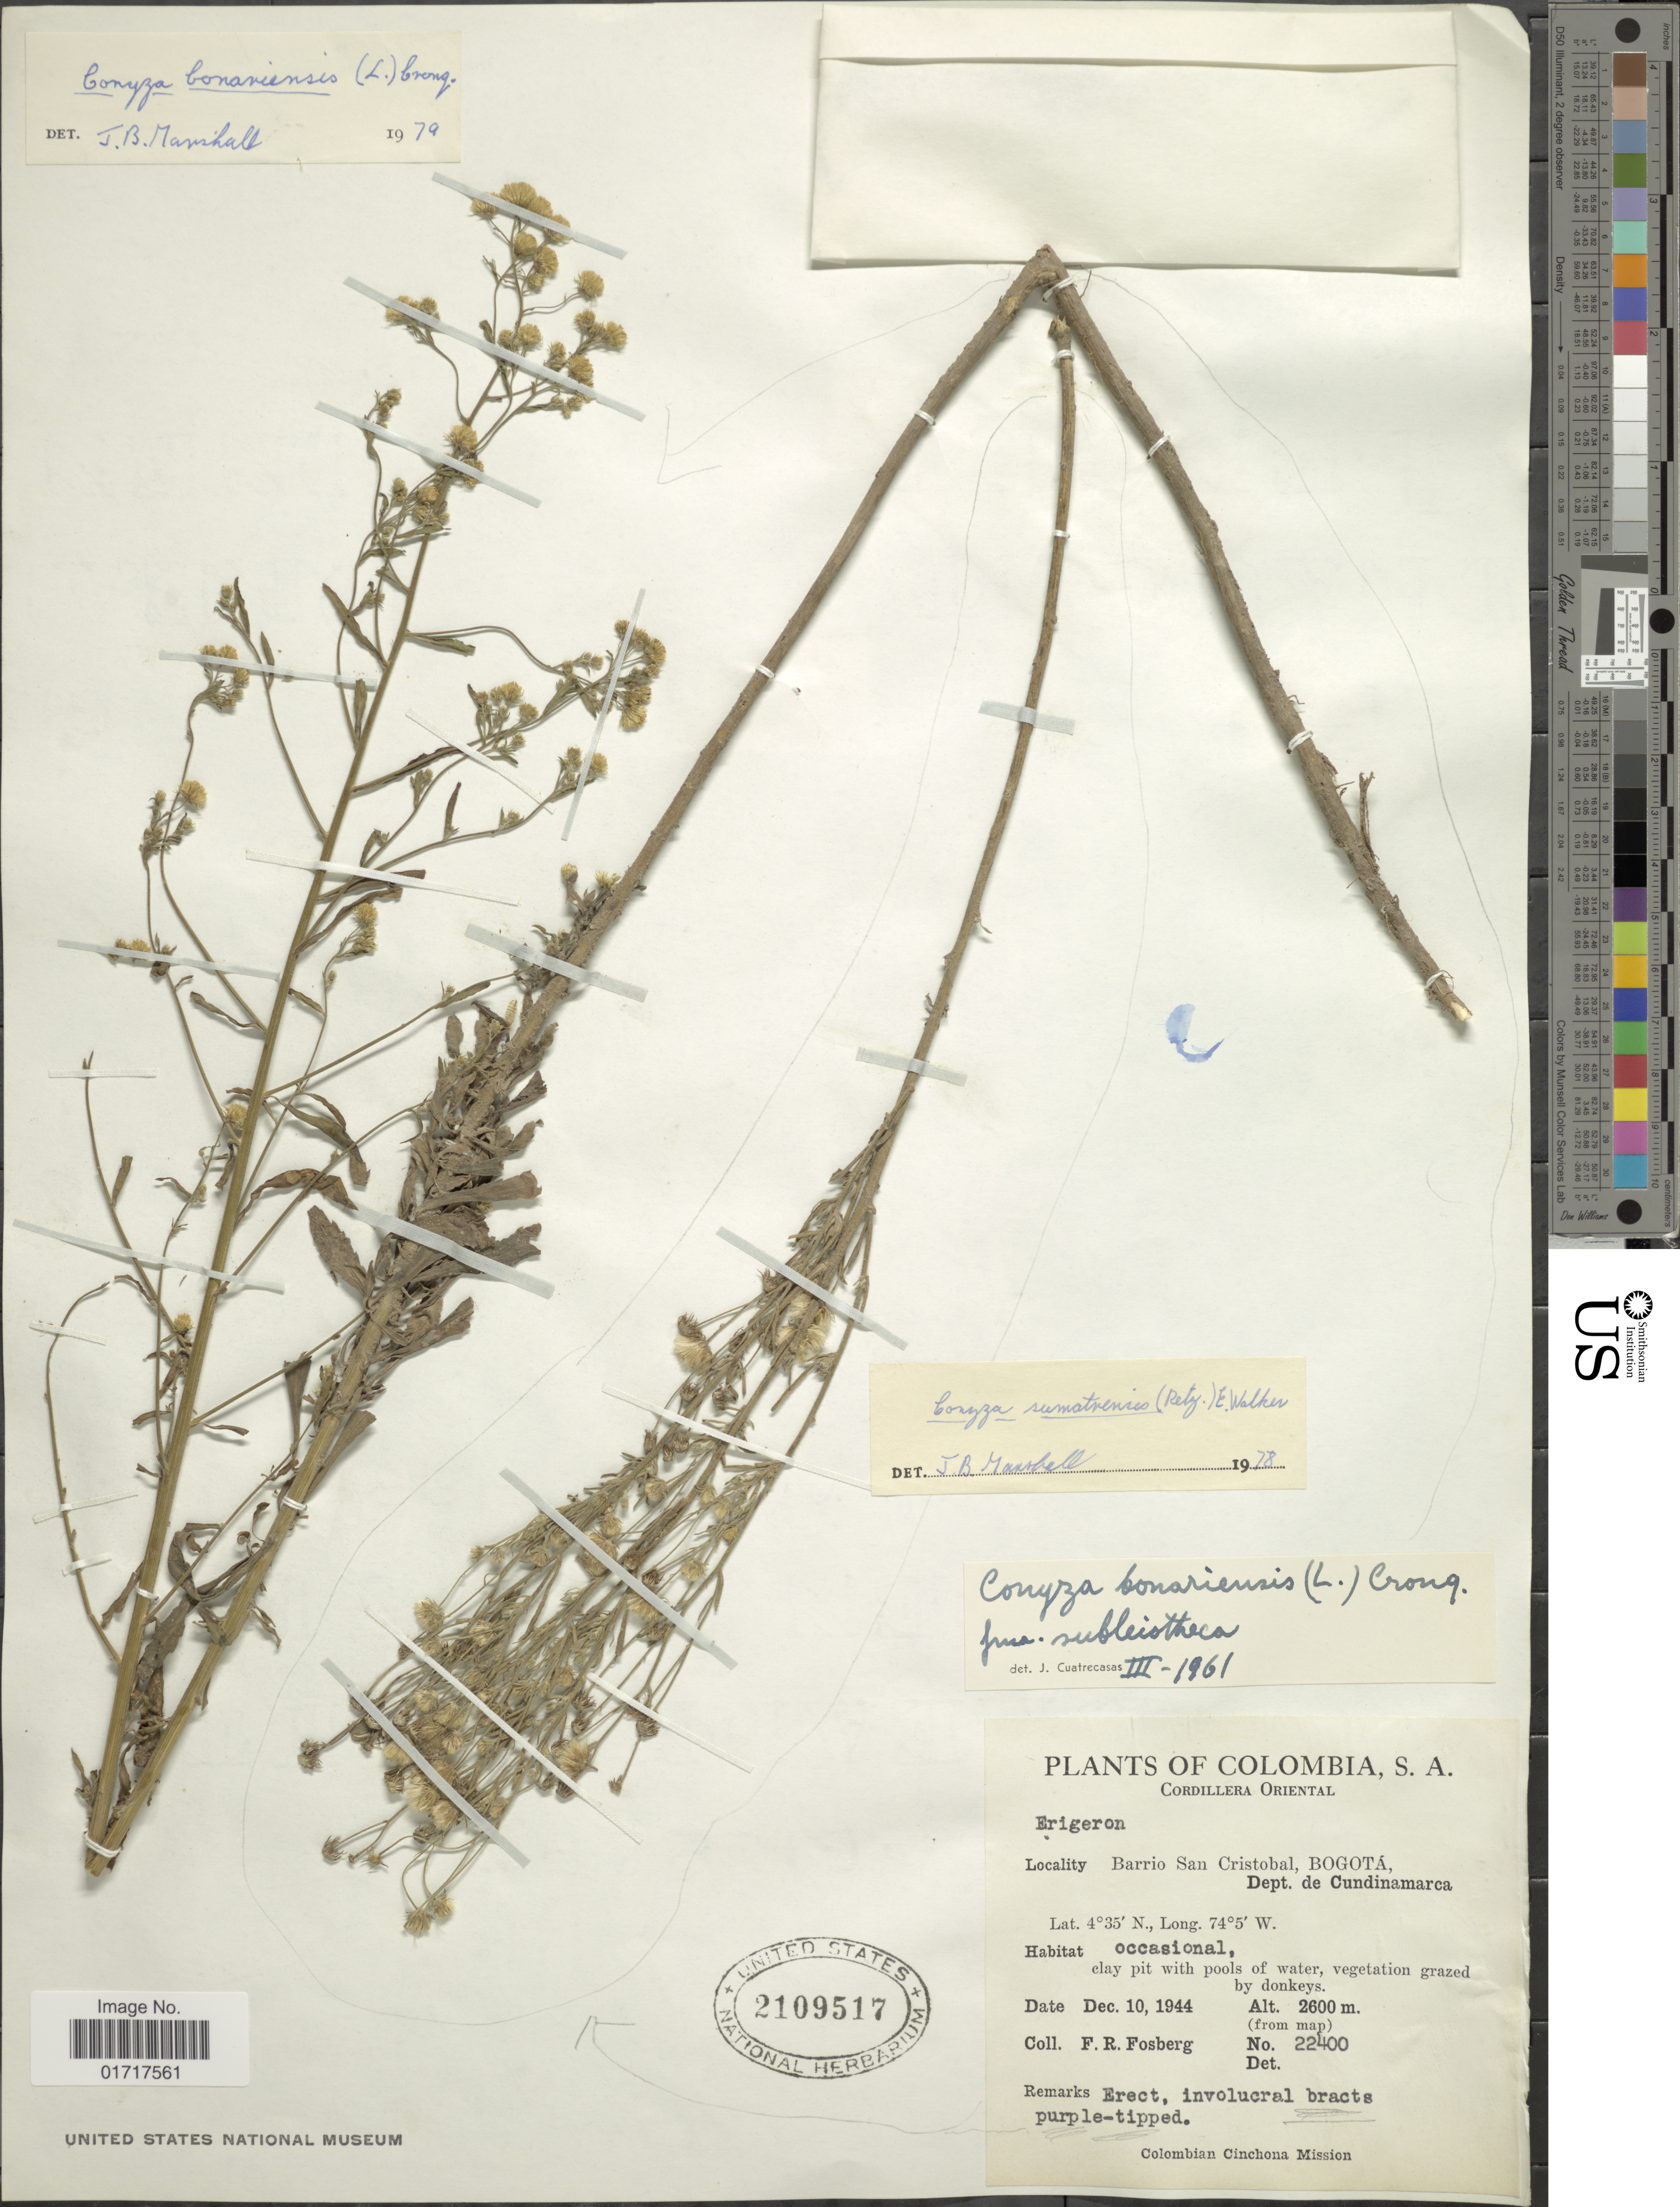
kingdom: Plantae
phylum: Tracheophyta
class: Magnoliopsida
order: Asterales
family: Asteraceae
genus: Conyza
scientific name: Conyza sumatrensis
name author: (Retz.) E. Walker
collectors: F. R. Fosberg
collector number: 22400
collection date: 1944-12-10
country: Colombia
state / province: Cundinamarca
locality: Barrio San Cristobal, Bogota. Dept. de Cundinamarca.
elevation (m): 2600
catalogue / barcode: US 2109517